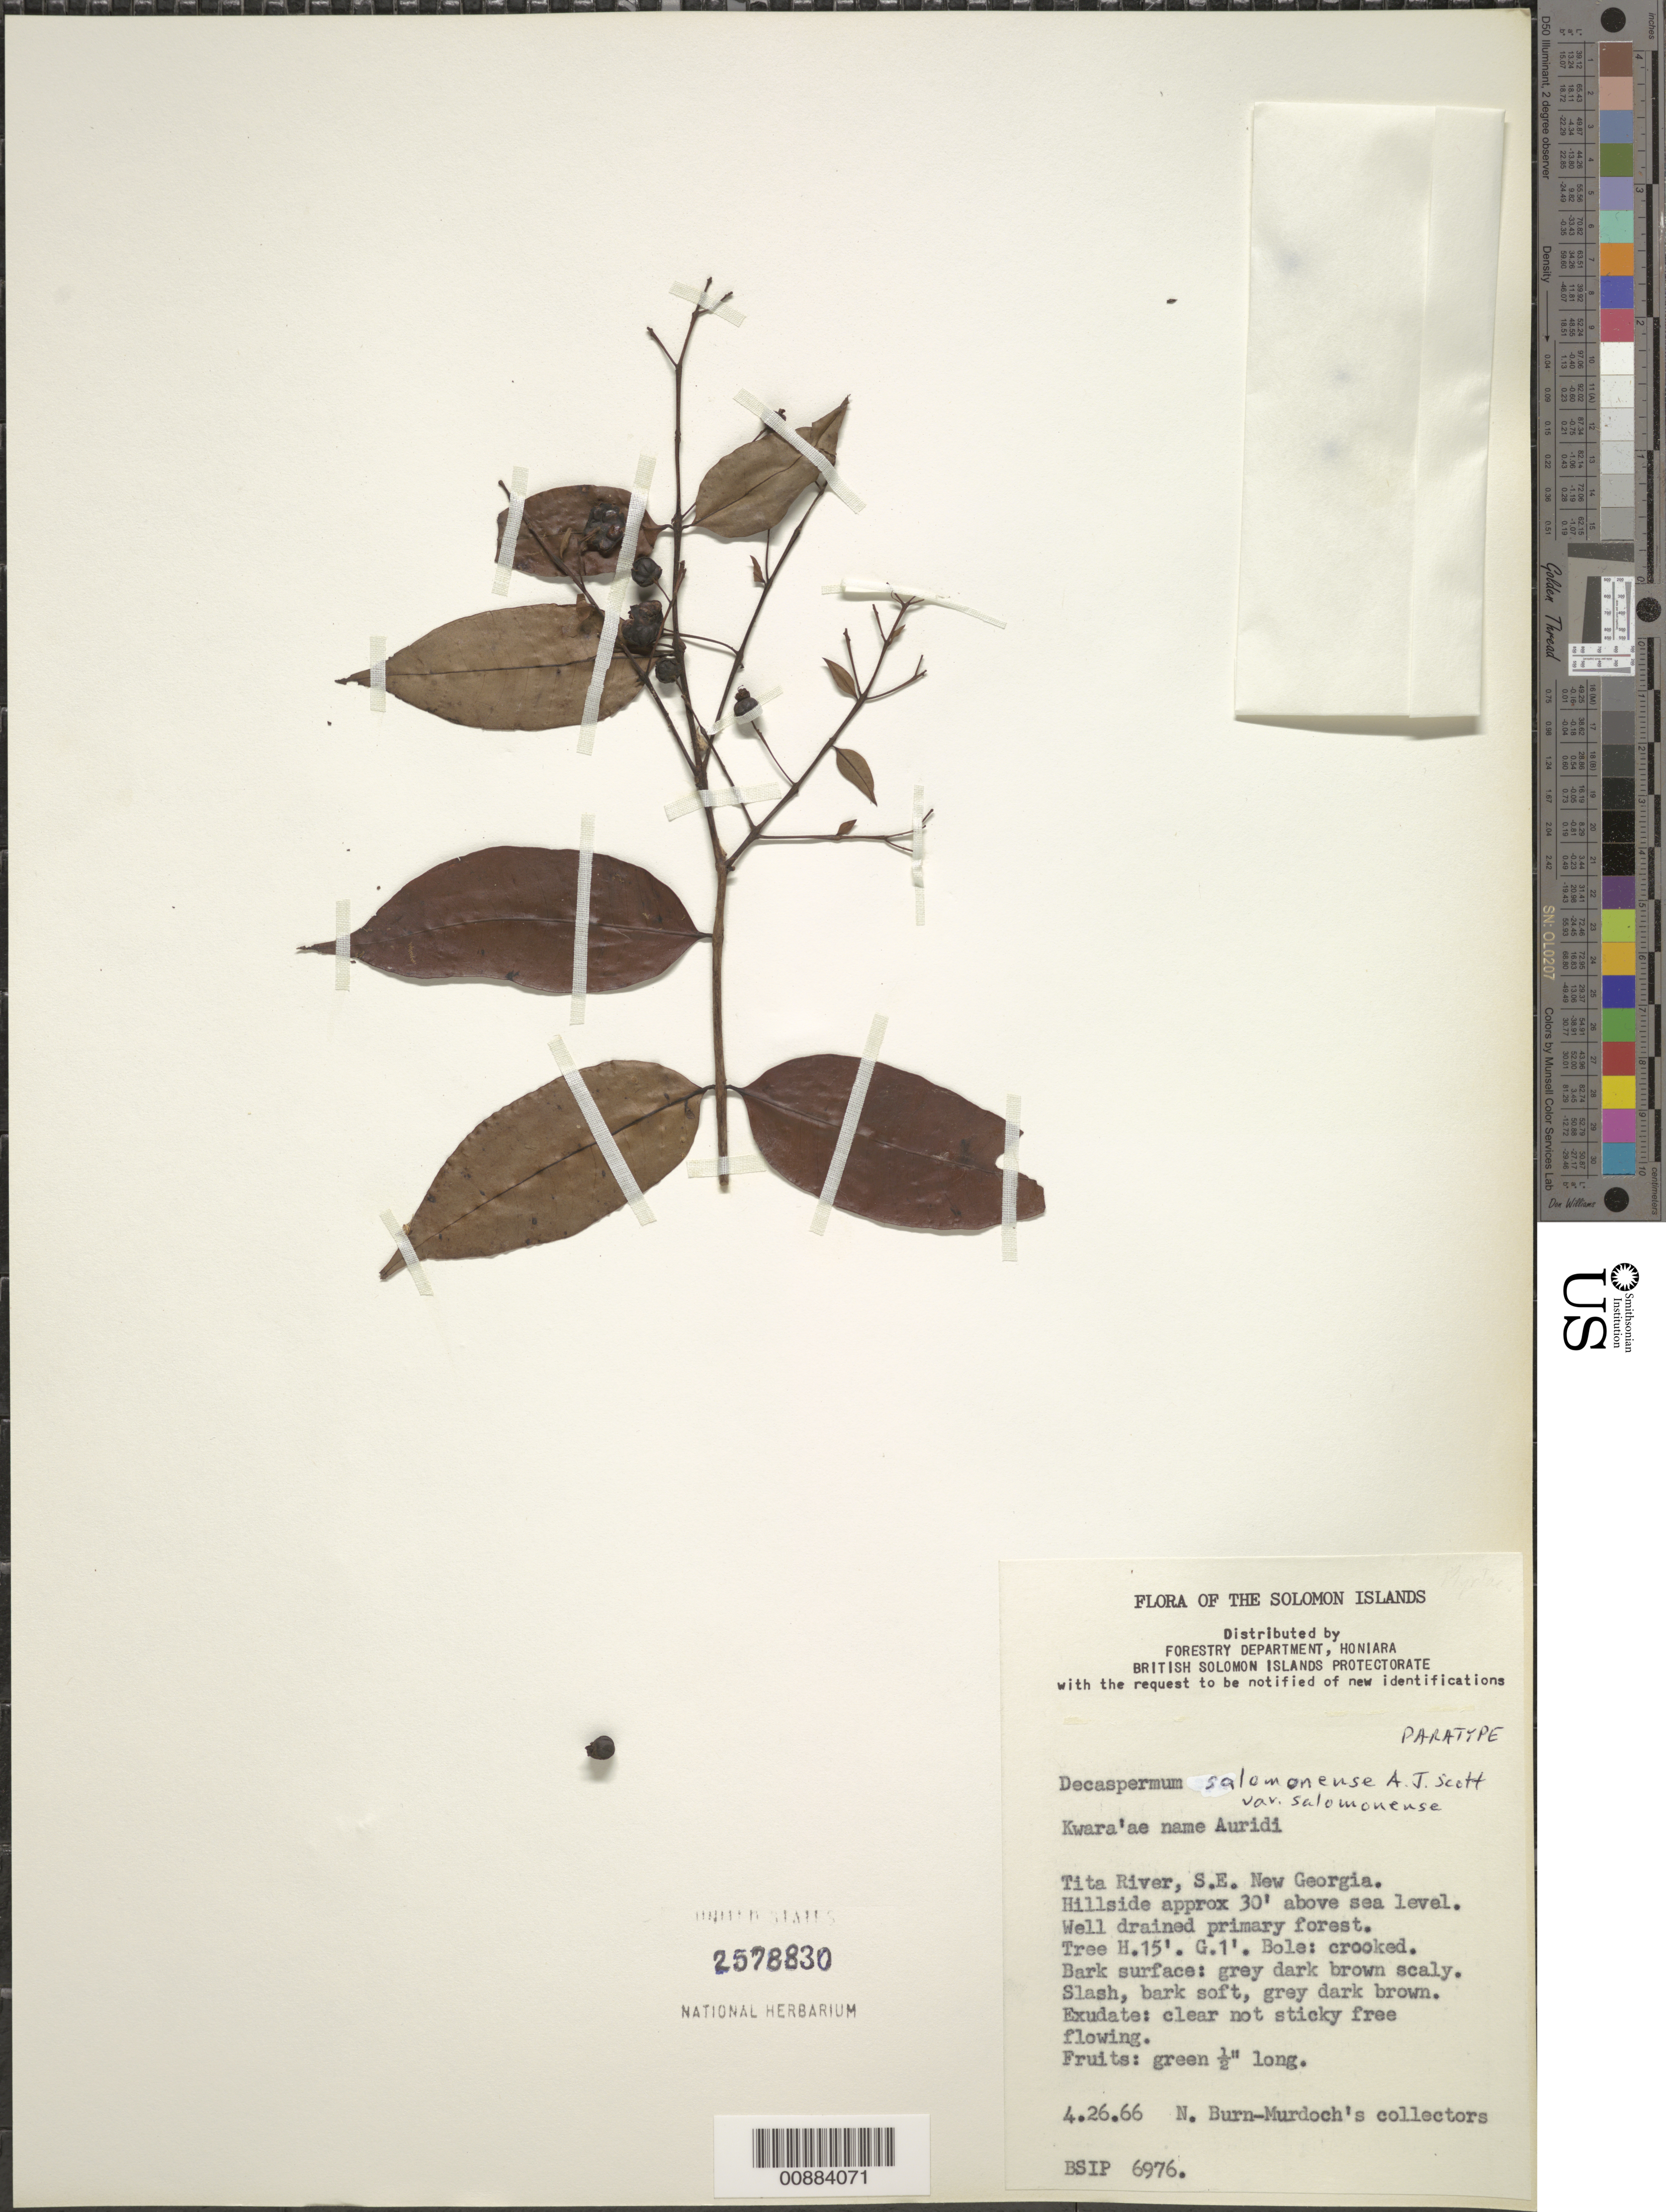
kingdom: Plantae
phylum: Tracheophyta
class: Magnoliopsida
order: Myrtales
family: Myrtaceae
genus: Decaspermum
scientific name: Decaspermum salomonense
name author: A.J. Scott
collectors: N. Burn-Murdoch's collectors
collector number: BSIP 6976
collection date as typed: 26 Apr 1966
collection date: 1966-04-26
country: Solomon Islands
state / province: Western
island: New Georgia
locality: Tita River, SE New Georgia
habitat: well drained primary forest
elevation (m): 9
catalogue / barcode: US 2578830